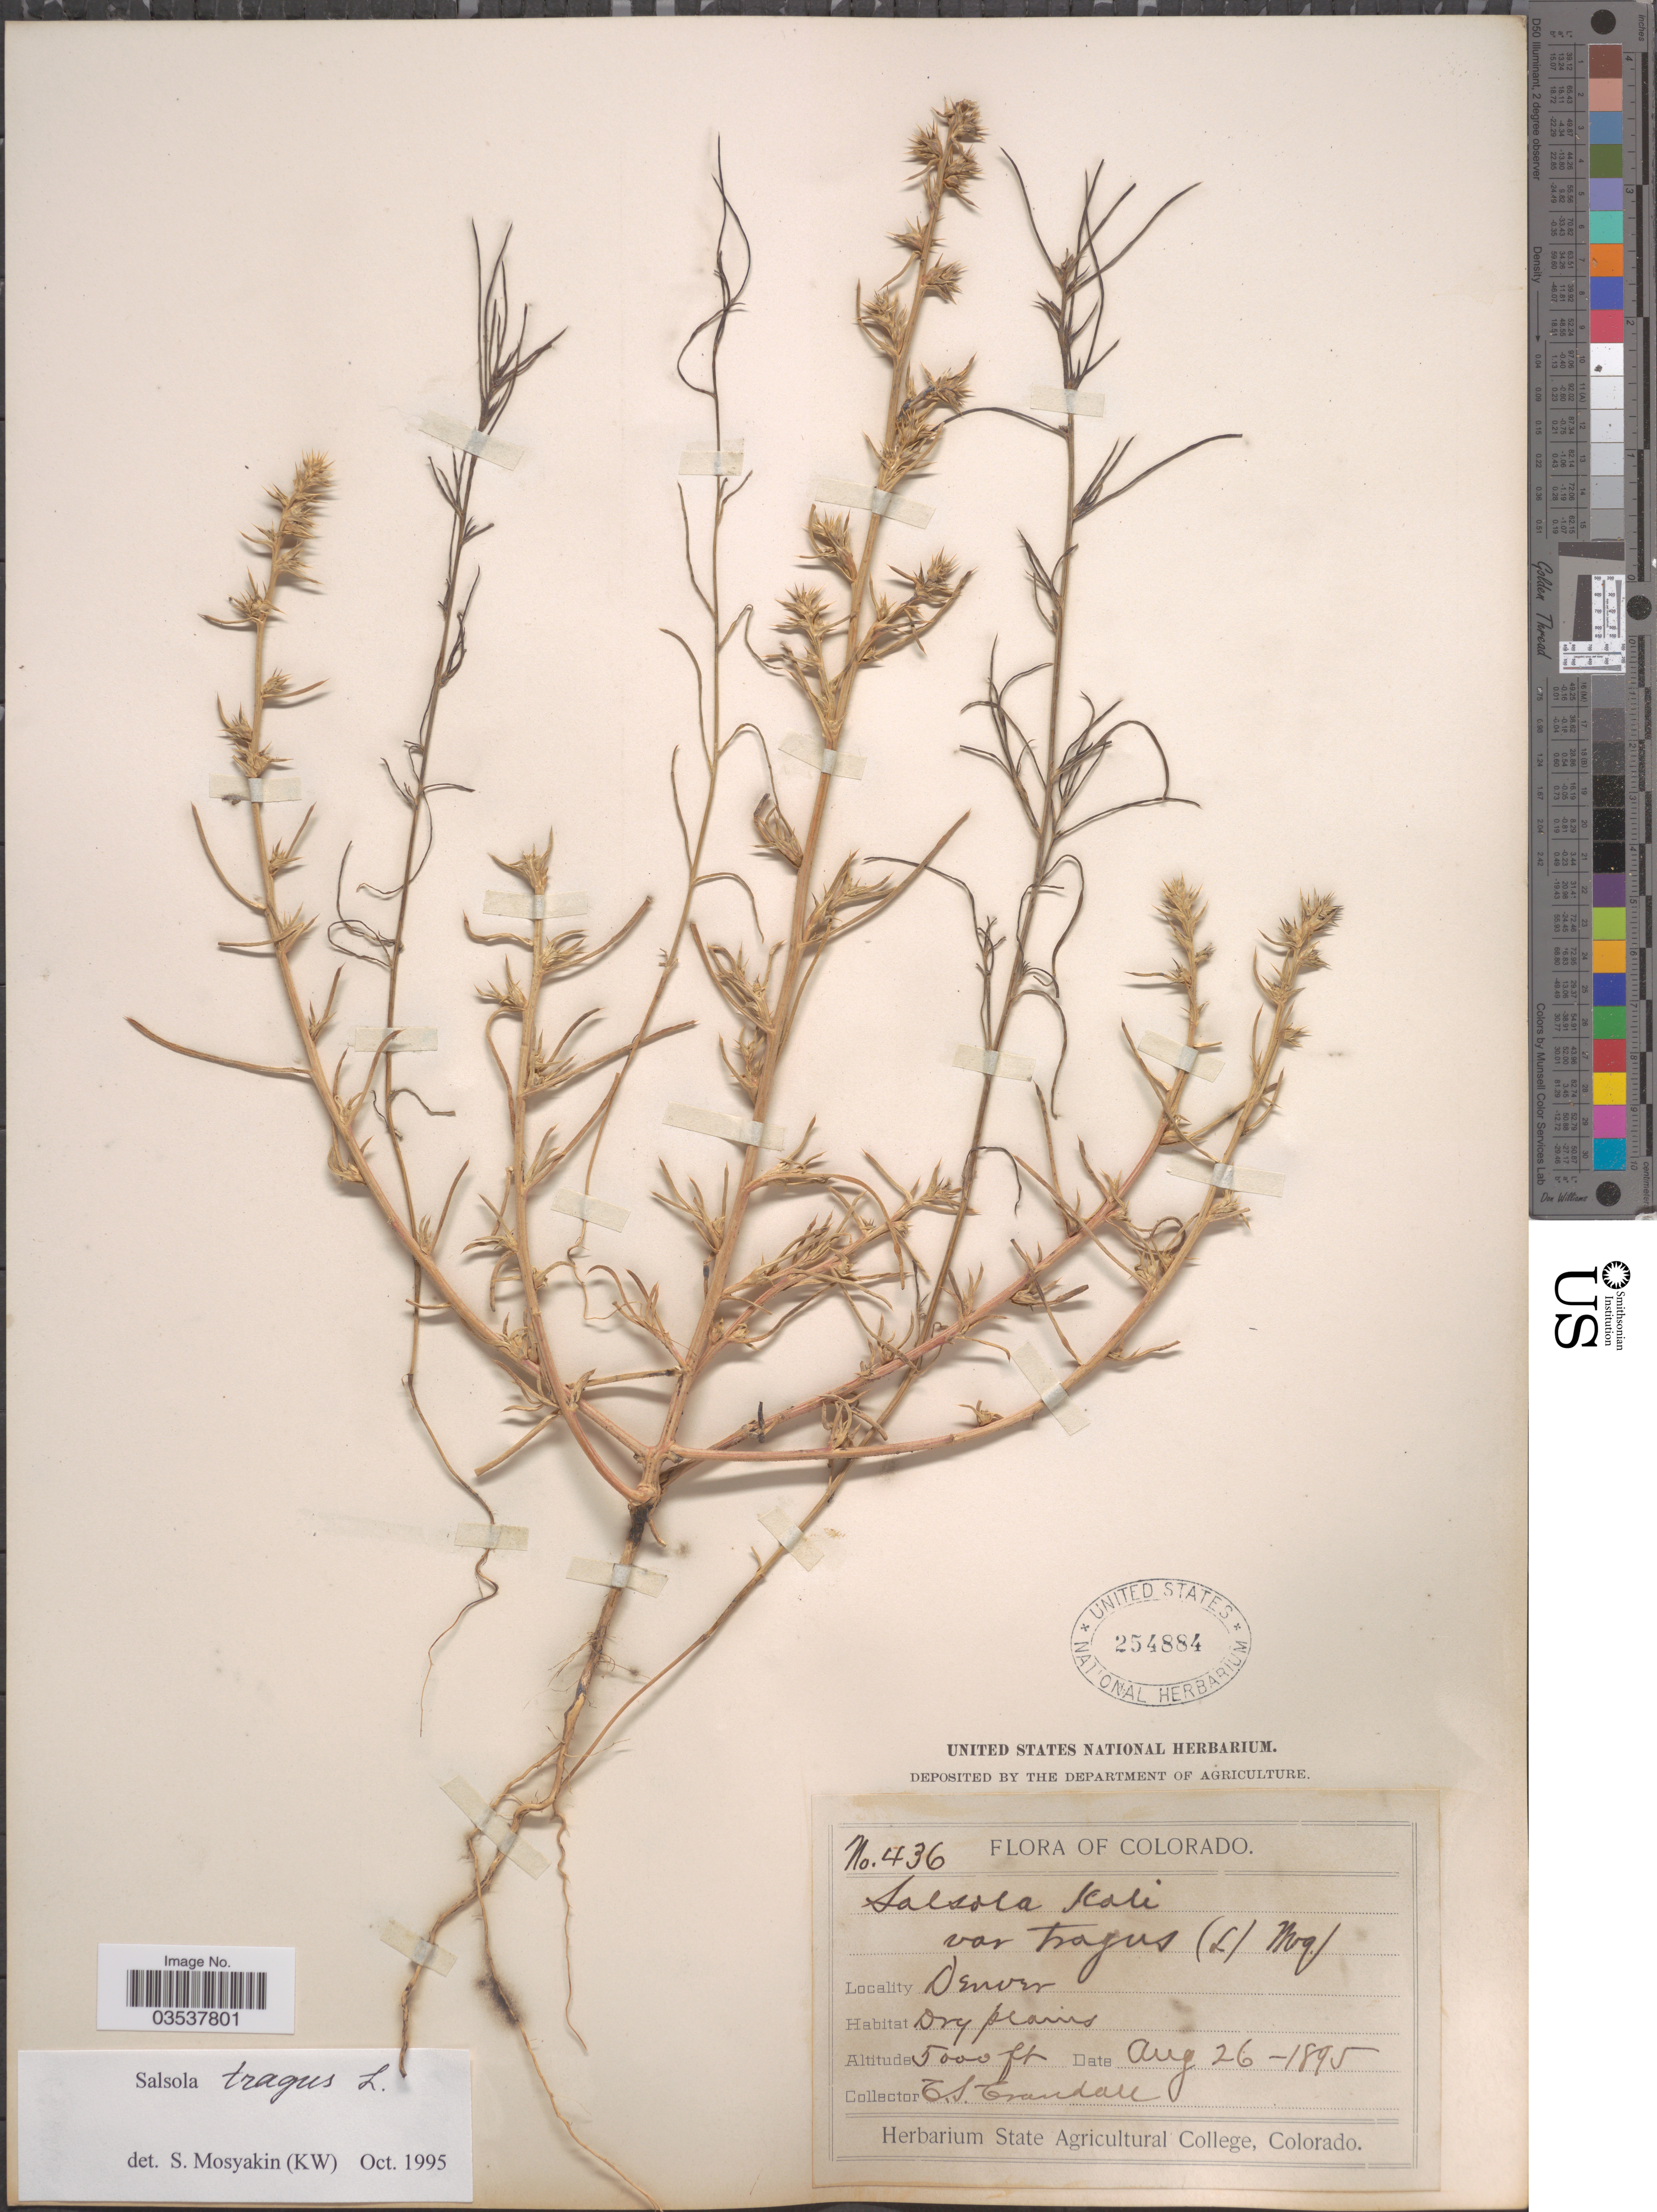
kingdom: Plantae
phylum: Tracheophyta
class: Magnoliopsida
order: Caryophyllales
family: Amaranthaceae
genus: Salsola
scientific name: Salsola pestifer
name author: A. Nelson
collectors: C. Crandall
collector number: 436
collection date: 1895-08-26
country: United States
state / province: Colorado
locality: Denver.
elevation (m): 1524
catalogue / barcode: US 254884